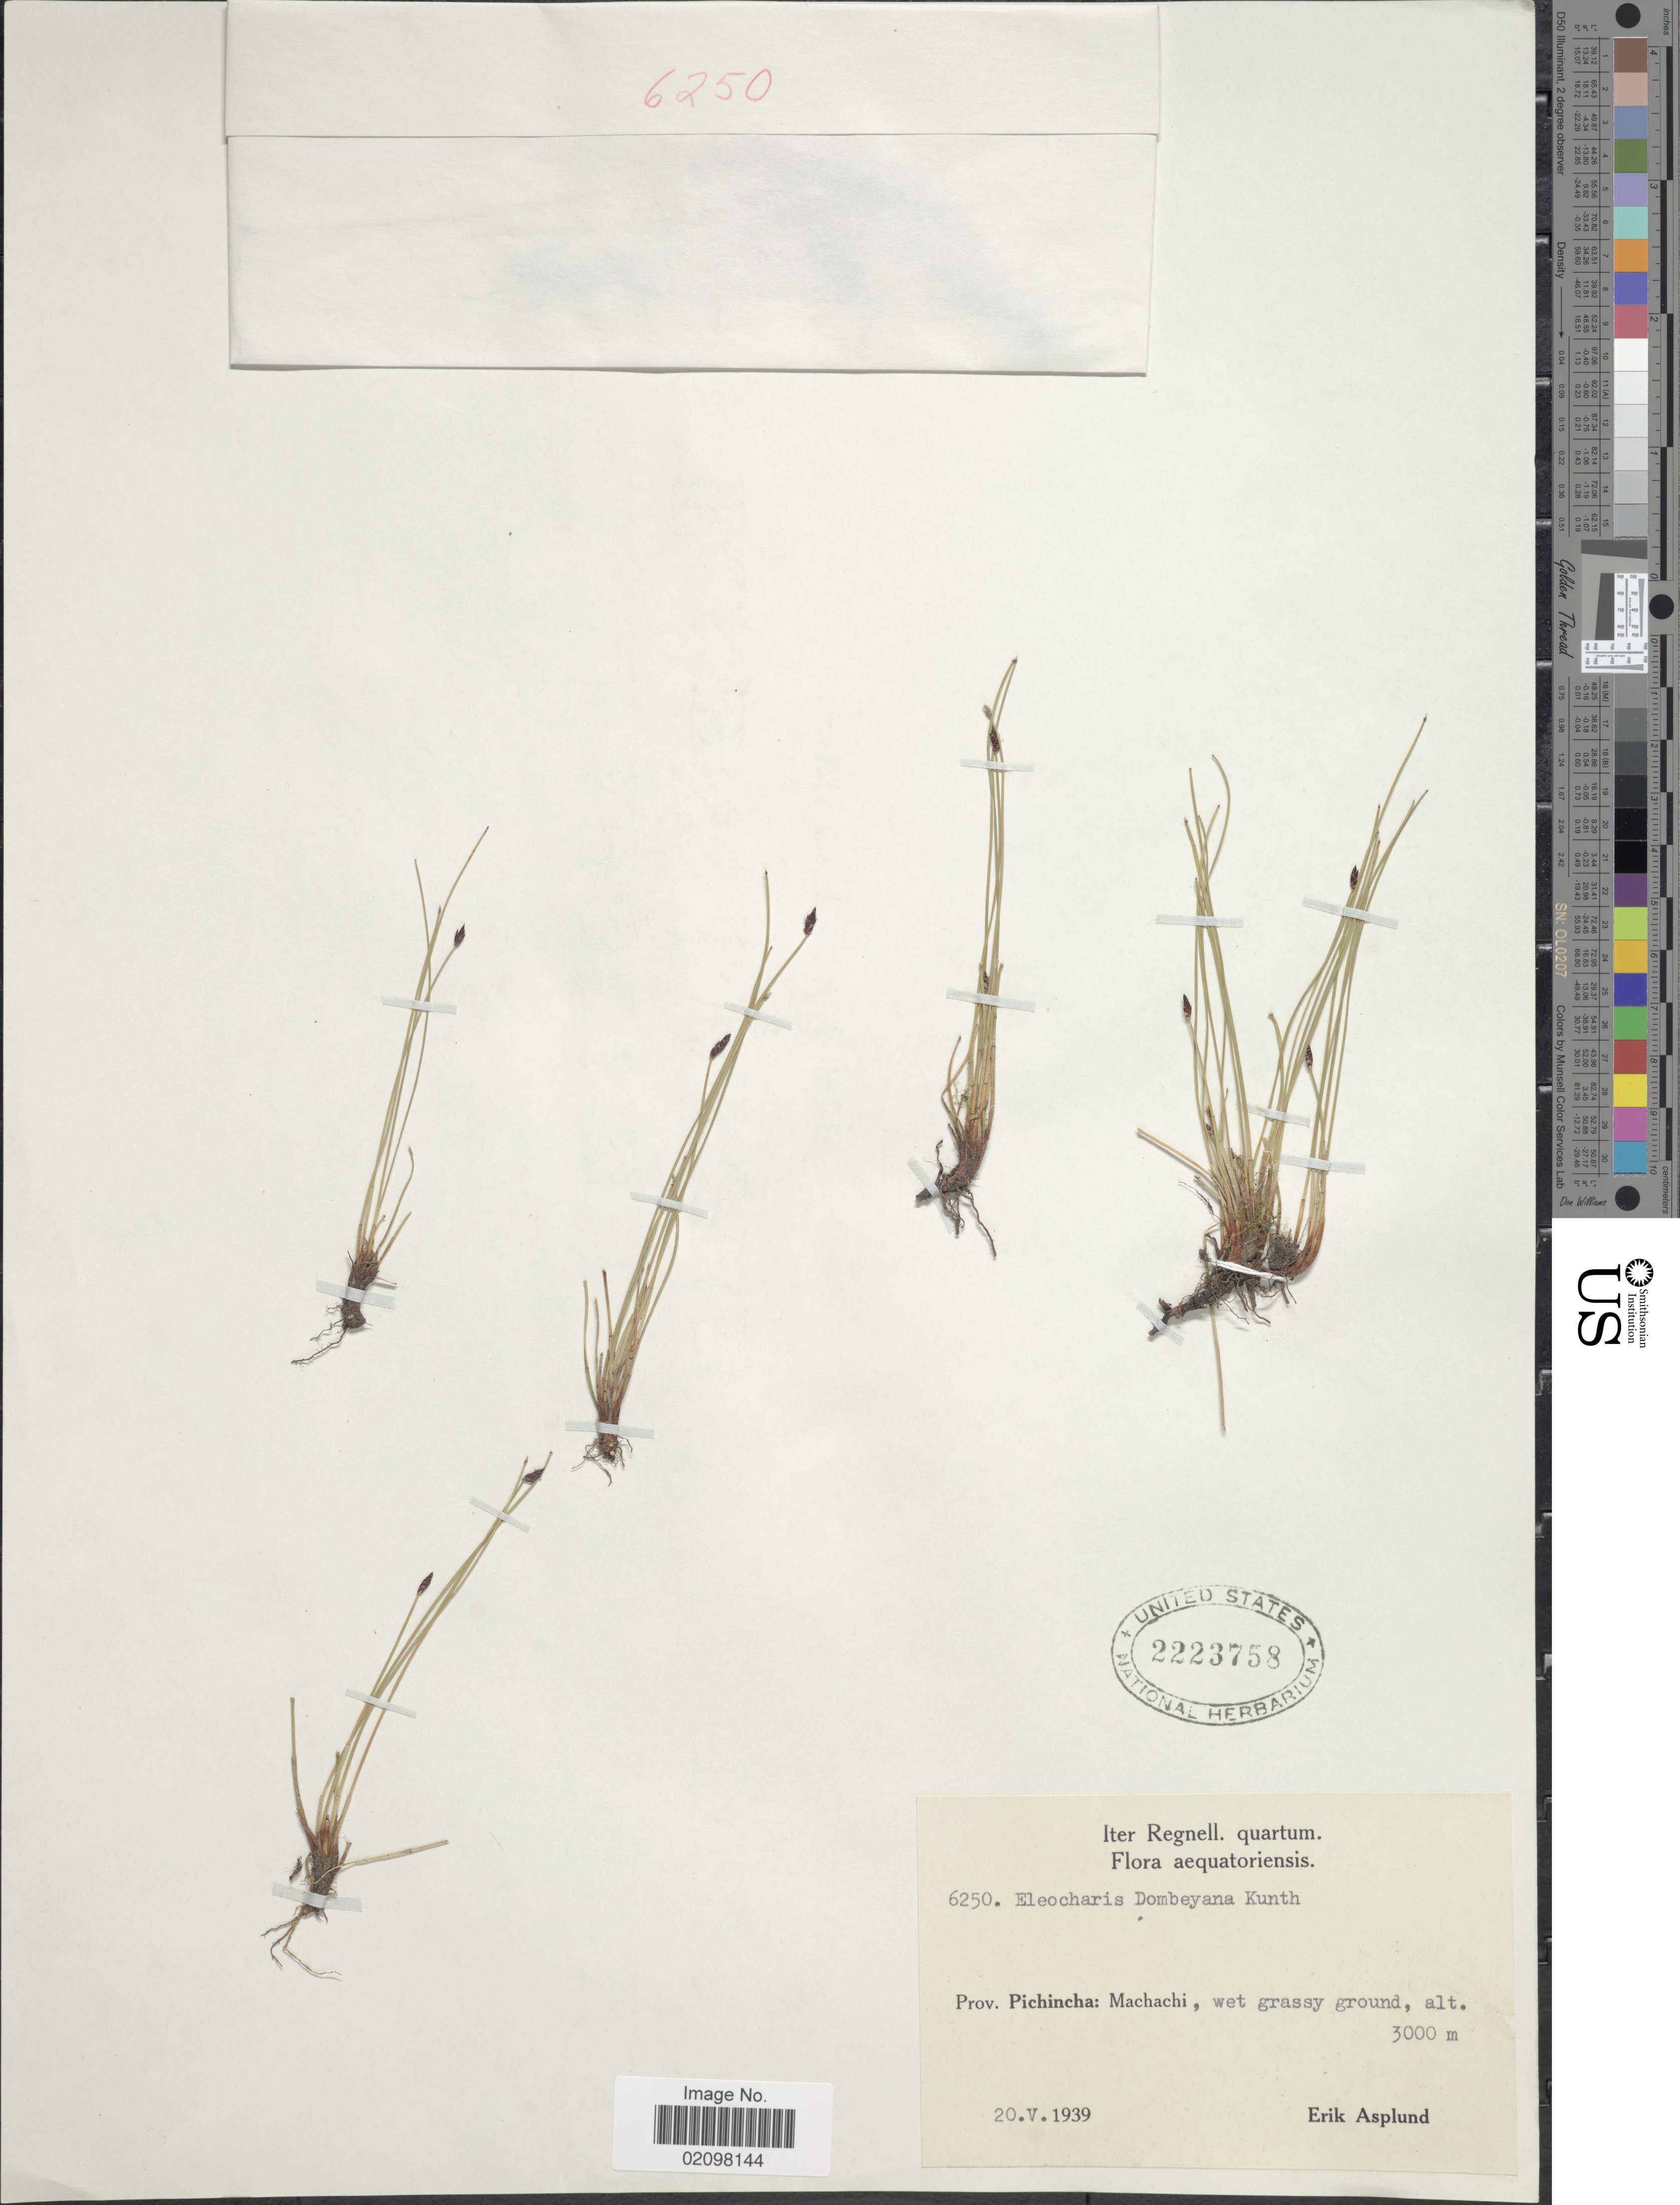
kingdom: Plantae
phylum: Tracheophyta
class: Liliopsida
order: Poales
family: Cyperaceae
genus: Eleocharis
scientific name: Eleocharis dombeyana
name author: Kunth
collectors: E. Asplund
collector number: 6250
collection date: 1939-05-20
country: Ecuador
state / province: Pichincha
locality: Machachi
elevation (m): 3000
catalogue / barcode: US 2223758